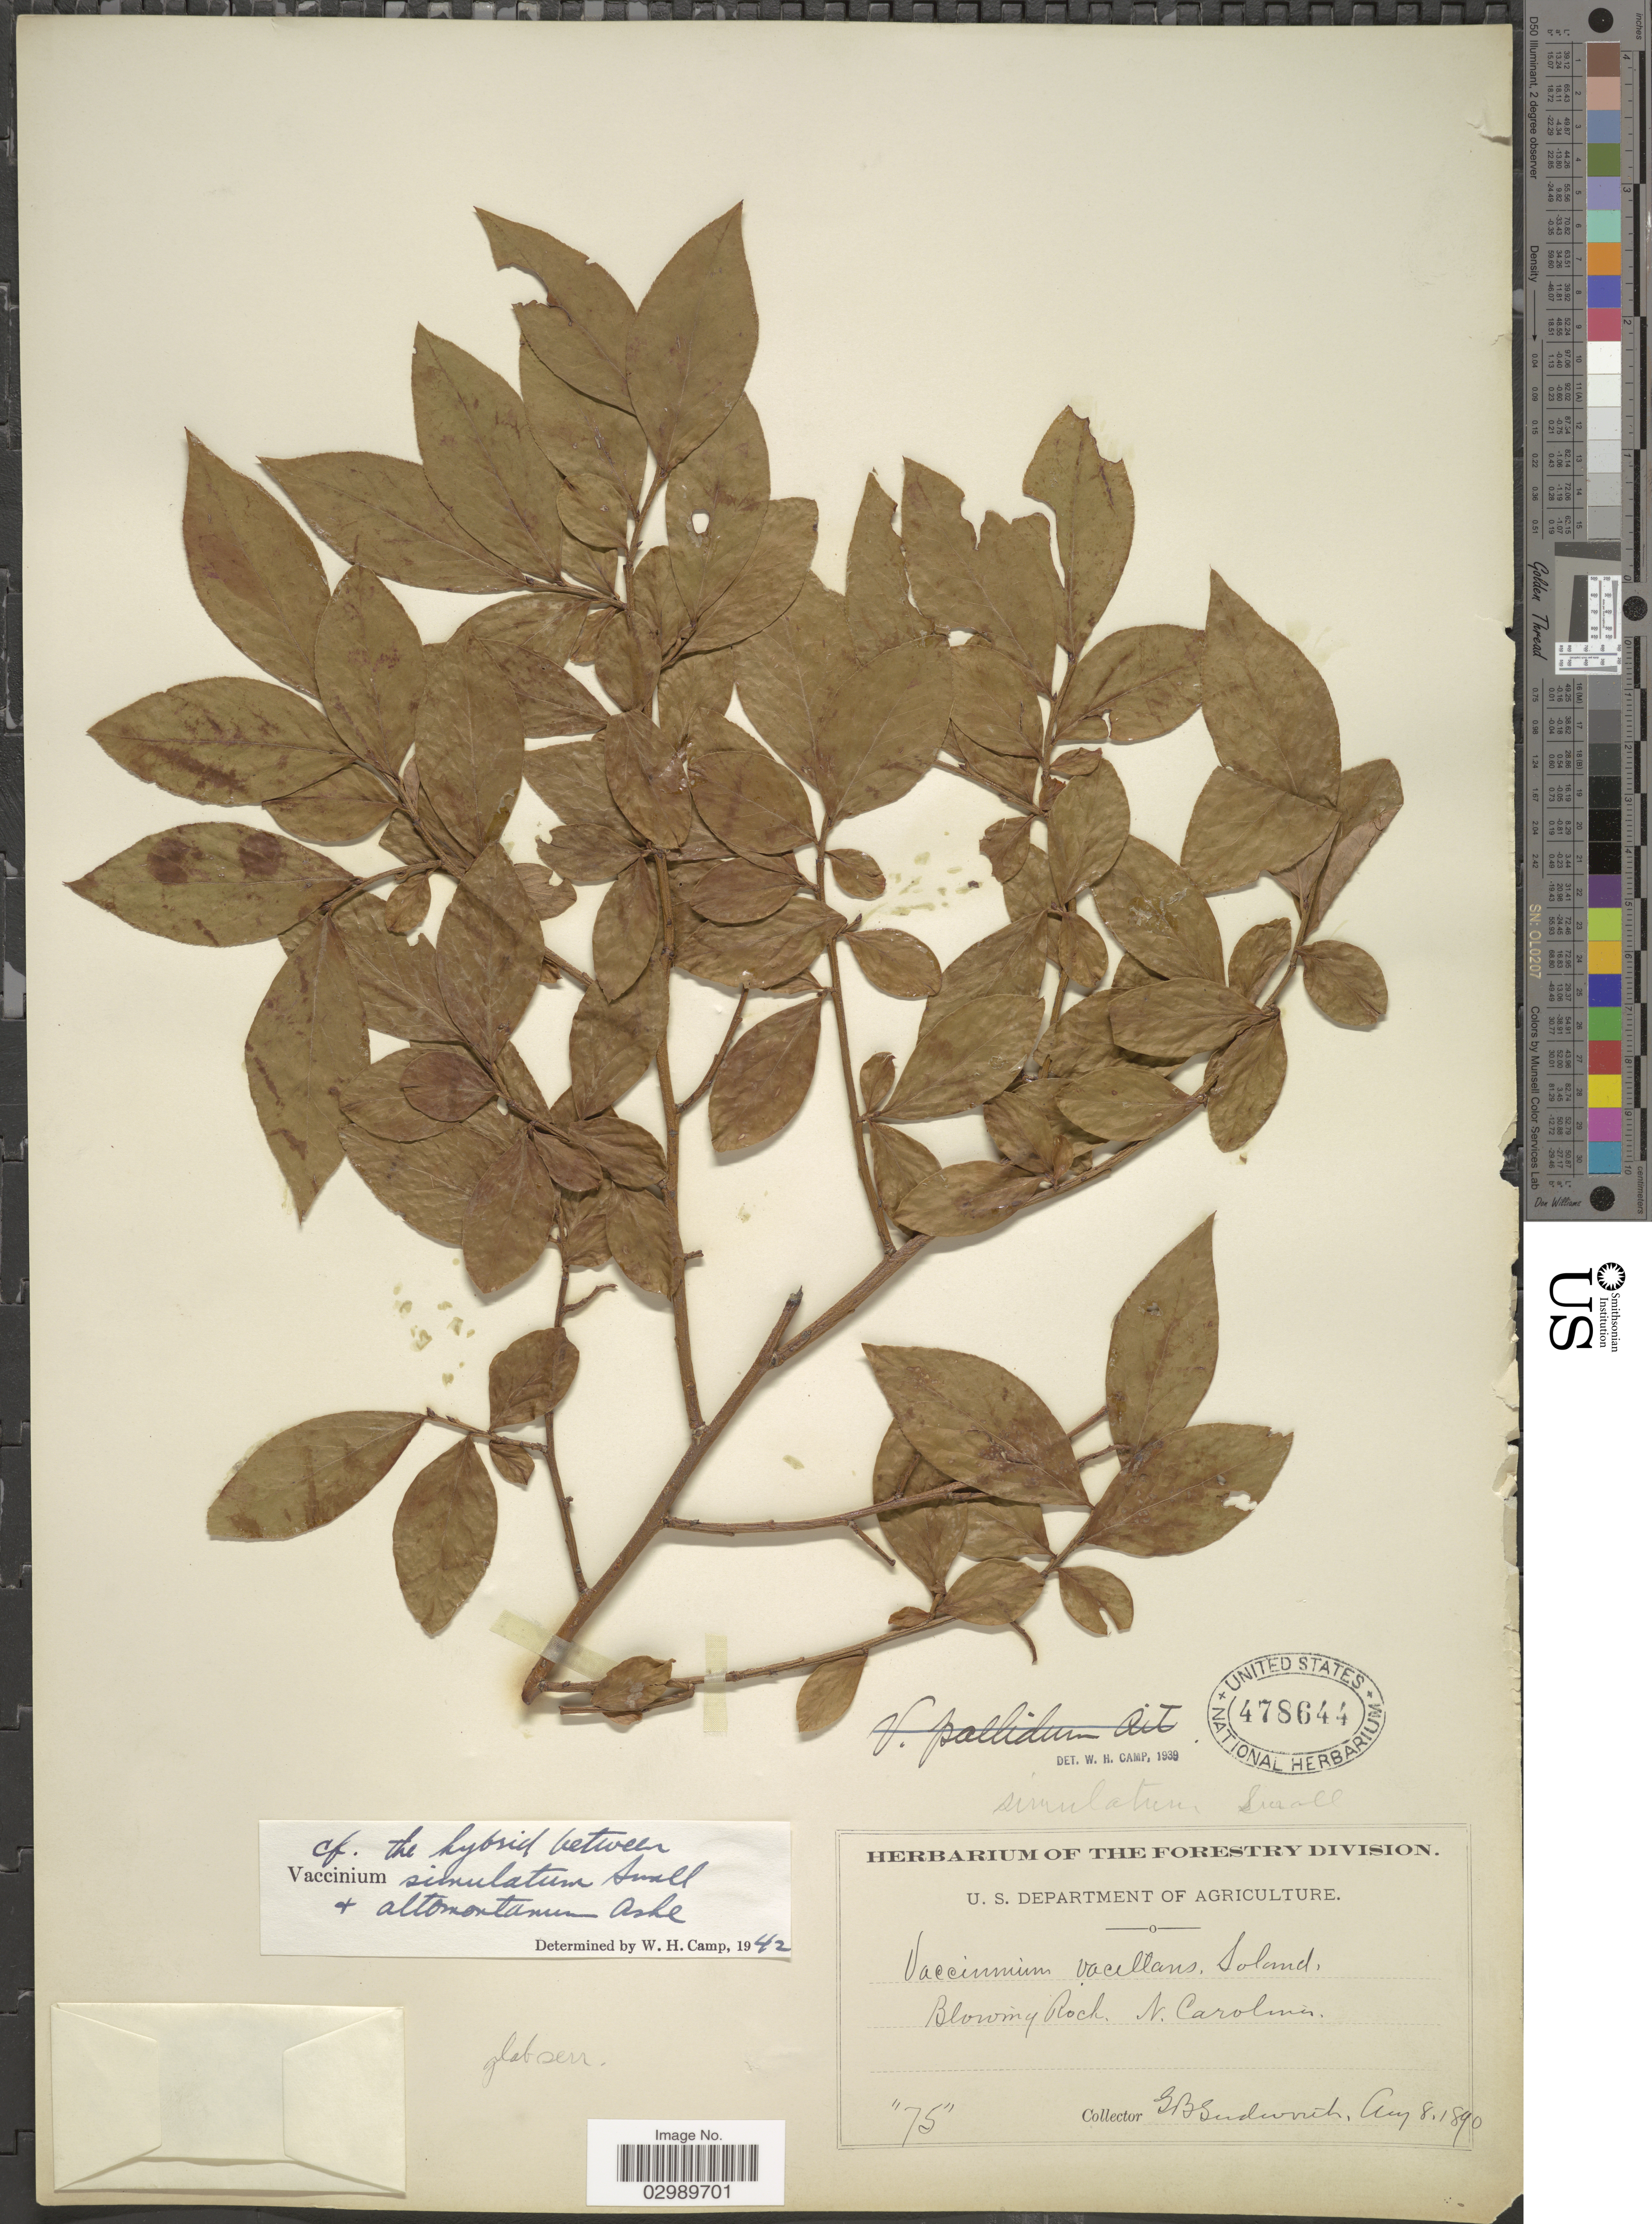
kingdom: Plantae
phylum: Tracheophyta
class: Magnoliopsida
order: Ericales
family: Ericaceae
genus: Vaccinium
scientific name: Vaccinium simulatum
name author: Small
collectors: G. B. Sudworth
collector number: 75?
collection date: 1890-08-08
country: United States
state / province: North Carolina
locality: Blowing Rock. N. Carolina.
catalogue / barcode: US 478644